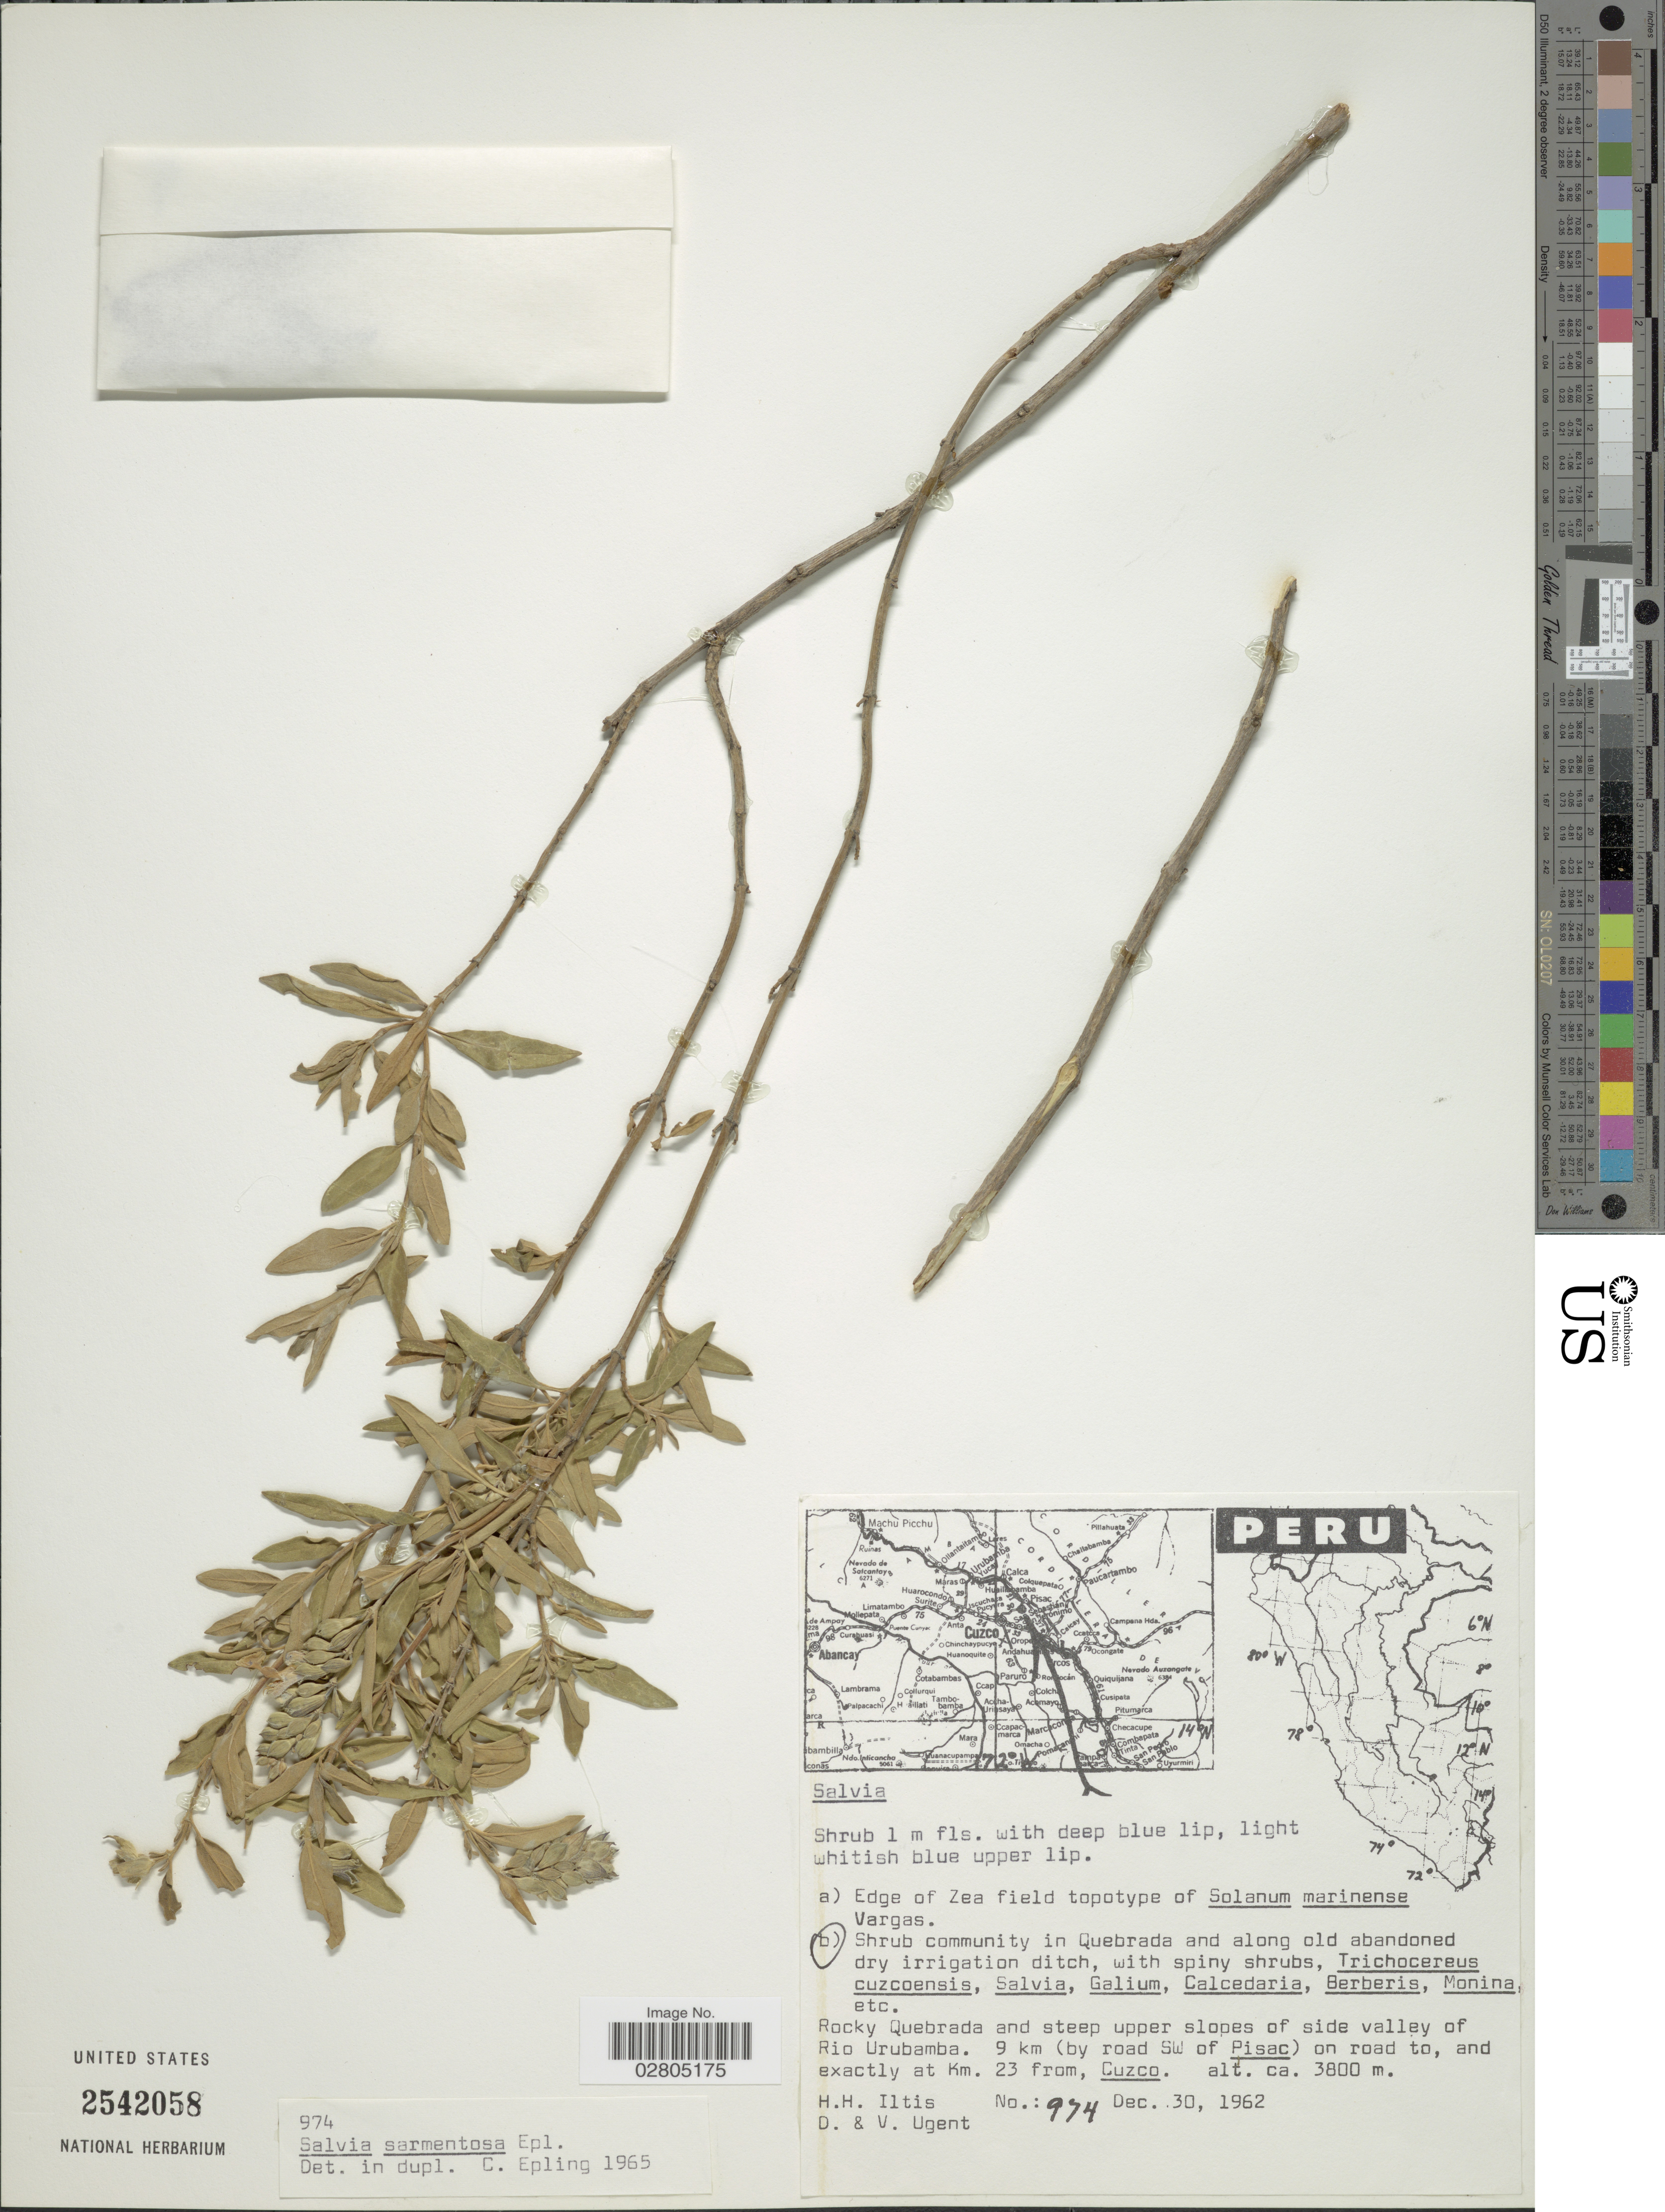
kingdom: Plantae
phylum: Tracheophyta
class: Magnoliopsida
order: Lamiales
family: Lamiaceae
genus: Salvia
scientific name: Salvia sarmentosa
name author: Epling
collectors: H. H. Iltis, D. Ugent & V. Ugent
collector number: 974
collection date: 1962-12-30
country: Peru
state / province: Cusco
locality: Rocky Quebrada and steep upper slopes of side valley of Rio Urubamba, 9 km (by road SW of Pisac) on road to, and exactly at Km. 23 from, Cuzco.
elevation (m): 3800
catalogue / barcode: US 2542058